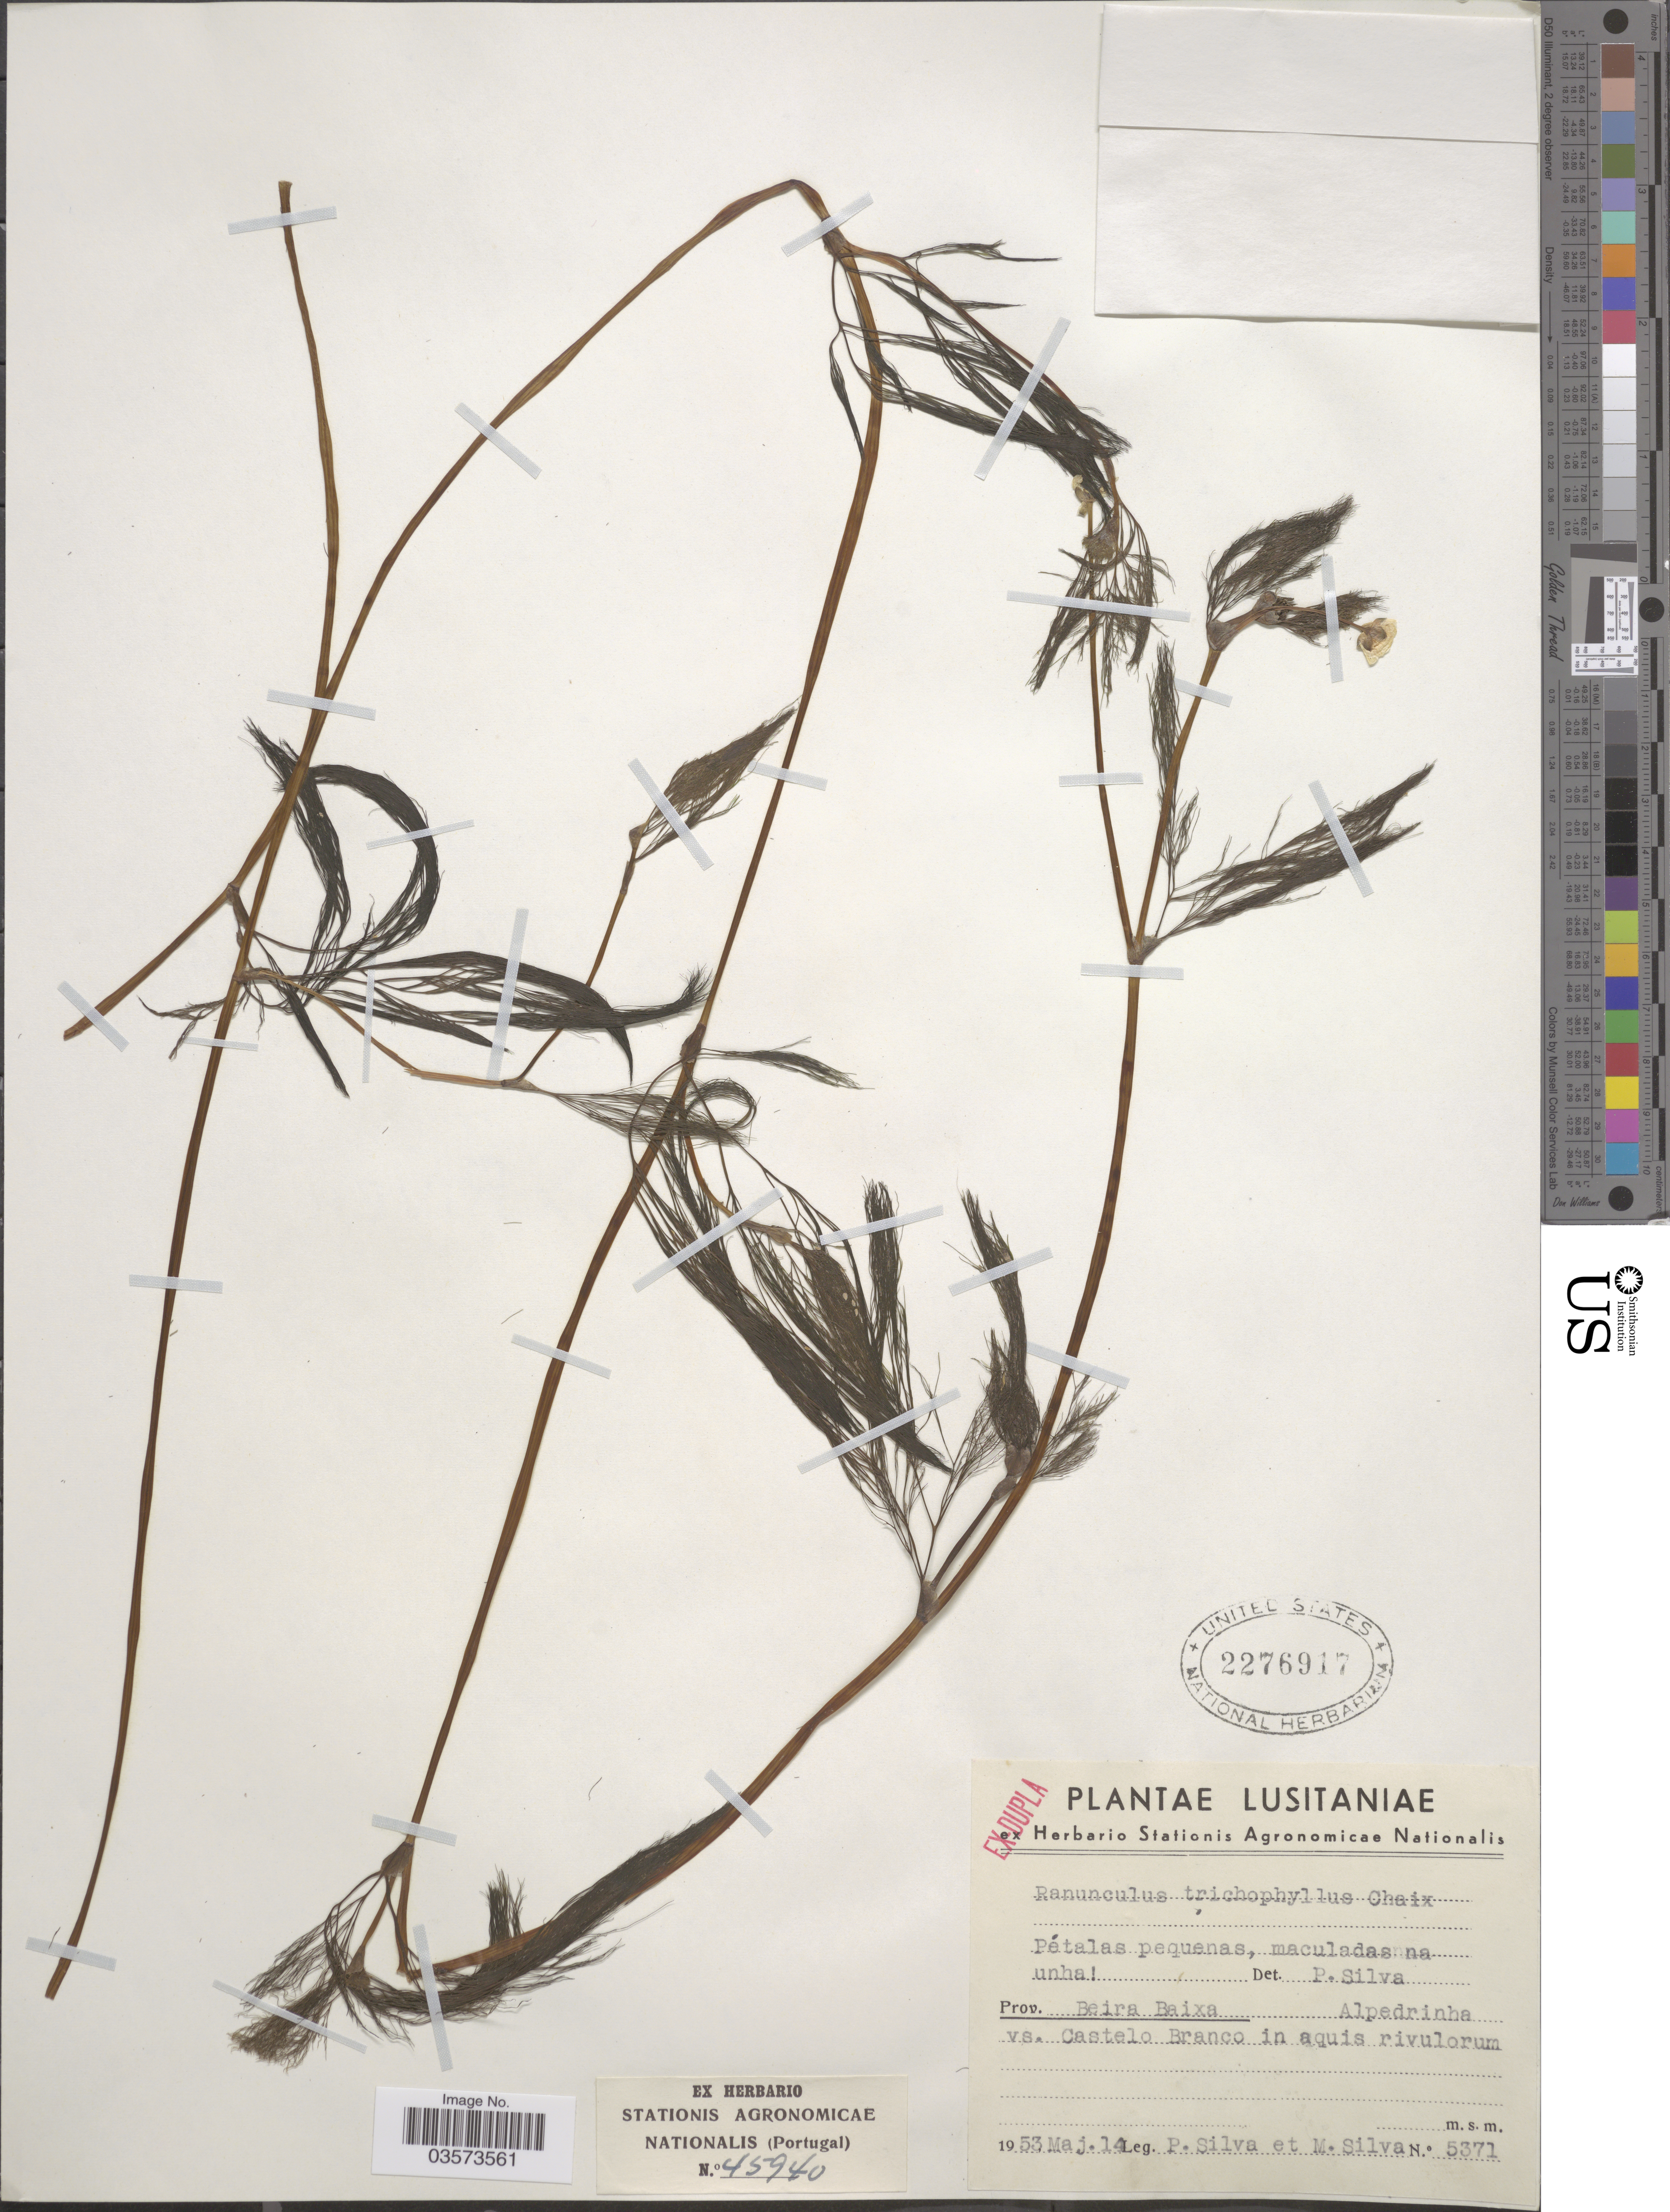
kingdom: Plantae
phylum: Tracheophyta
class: Magnoliopsida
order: Ranunculales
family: Ranunculaceae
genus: Ranunculus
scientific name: Ranunculus trichophyllus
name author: Chaix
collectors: P. Silva & M. Silva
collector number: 5371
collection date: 1953-05-14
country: Portugal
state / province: Castelo Branco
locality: Lusitaniae. Prov. Beira Baixa Alpedrinha vs. Castelo Branco in aquis rivulorum.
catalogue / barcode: US 2276917